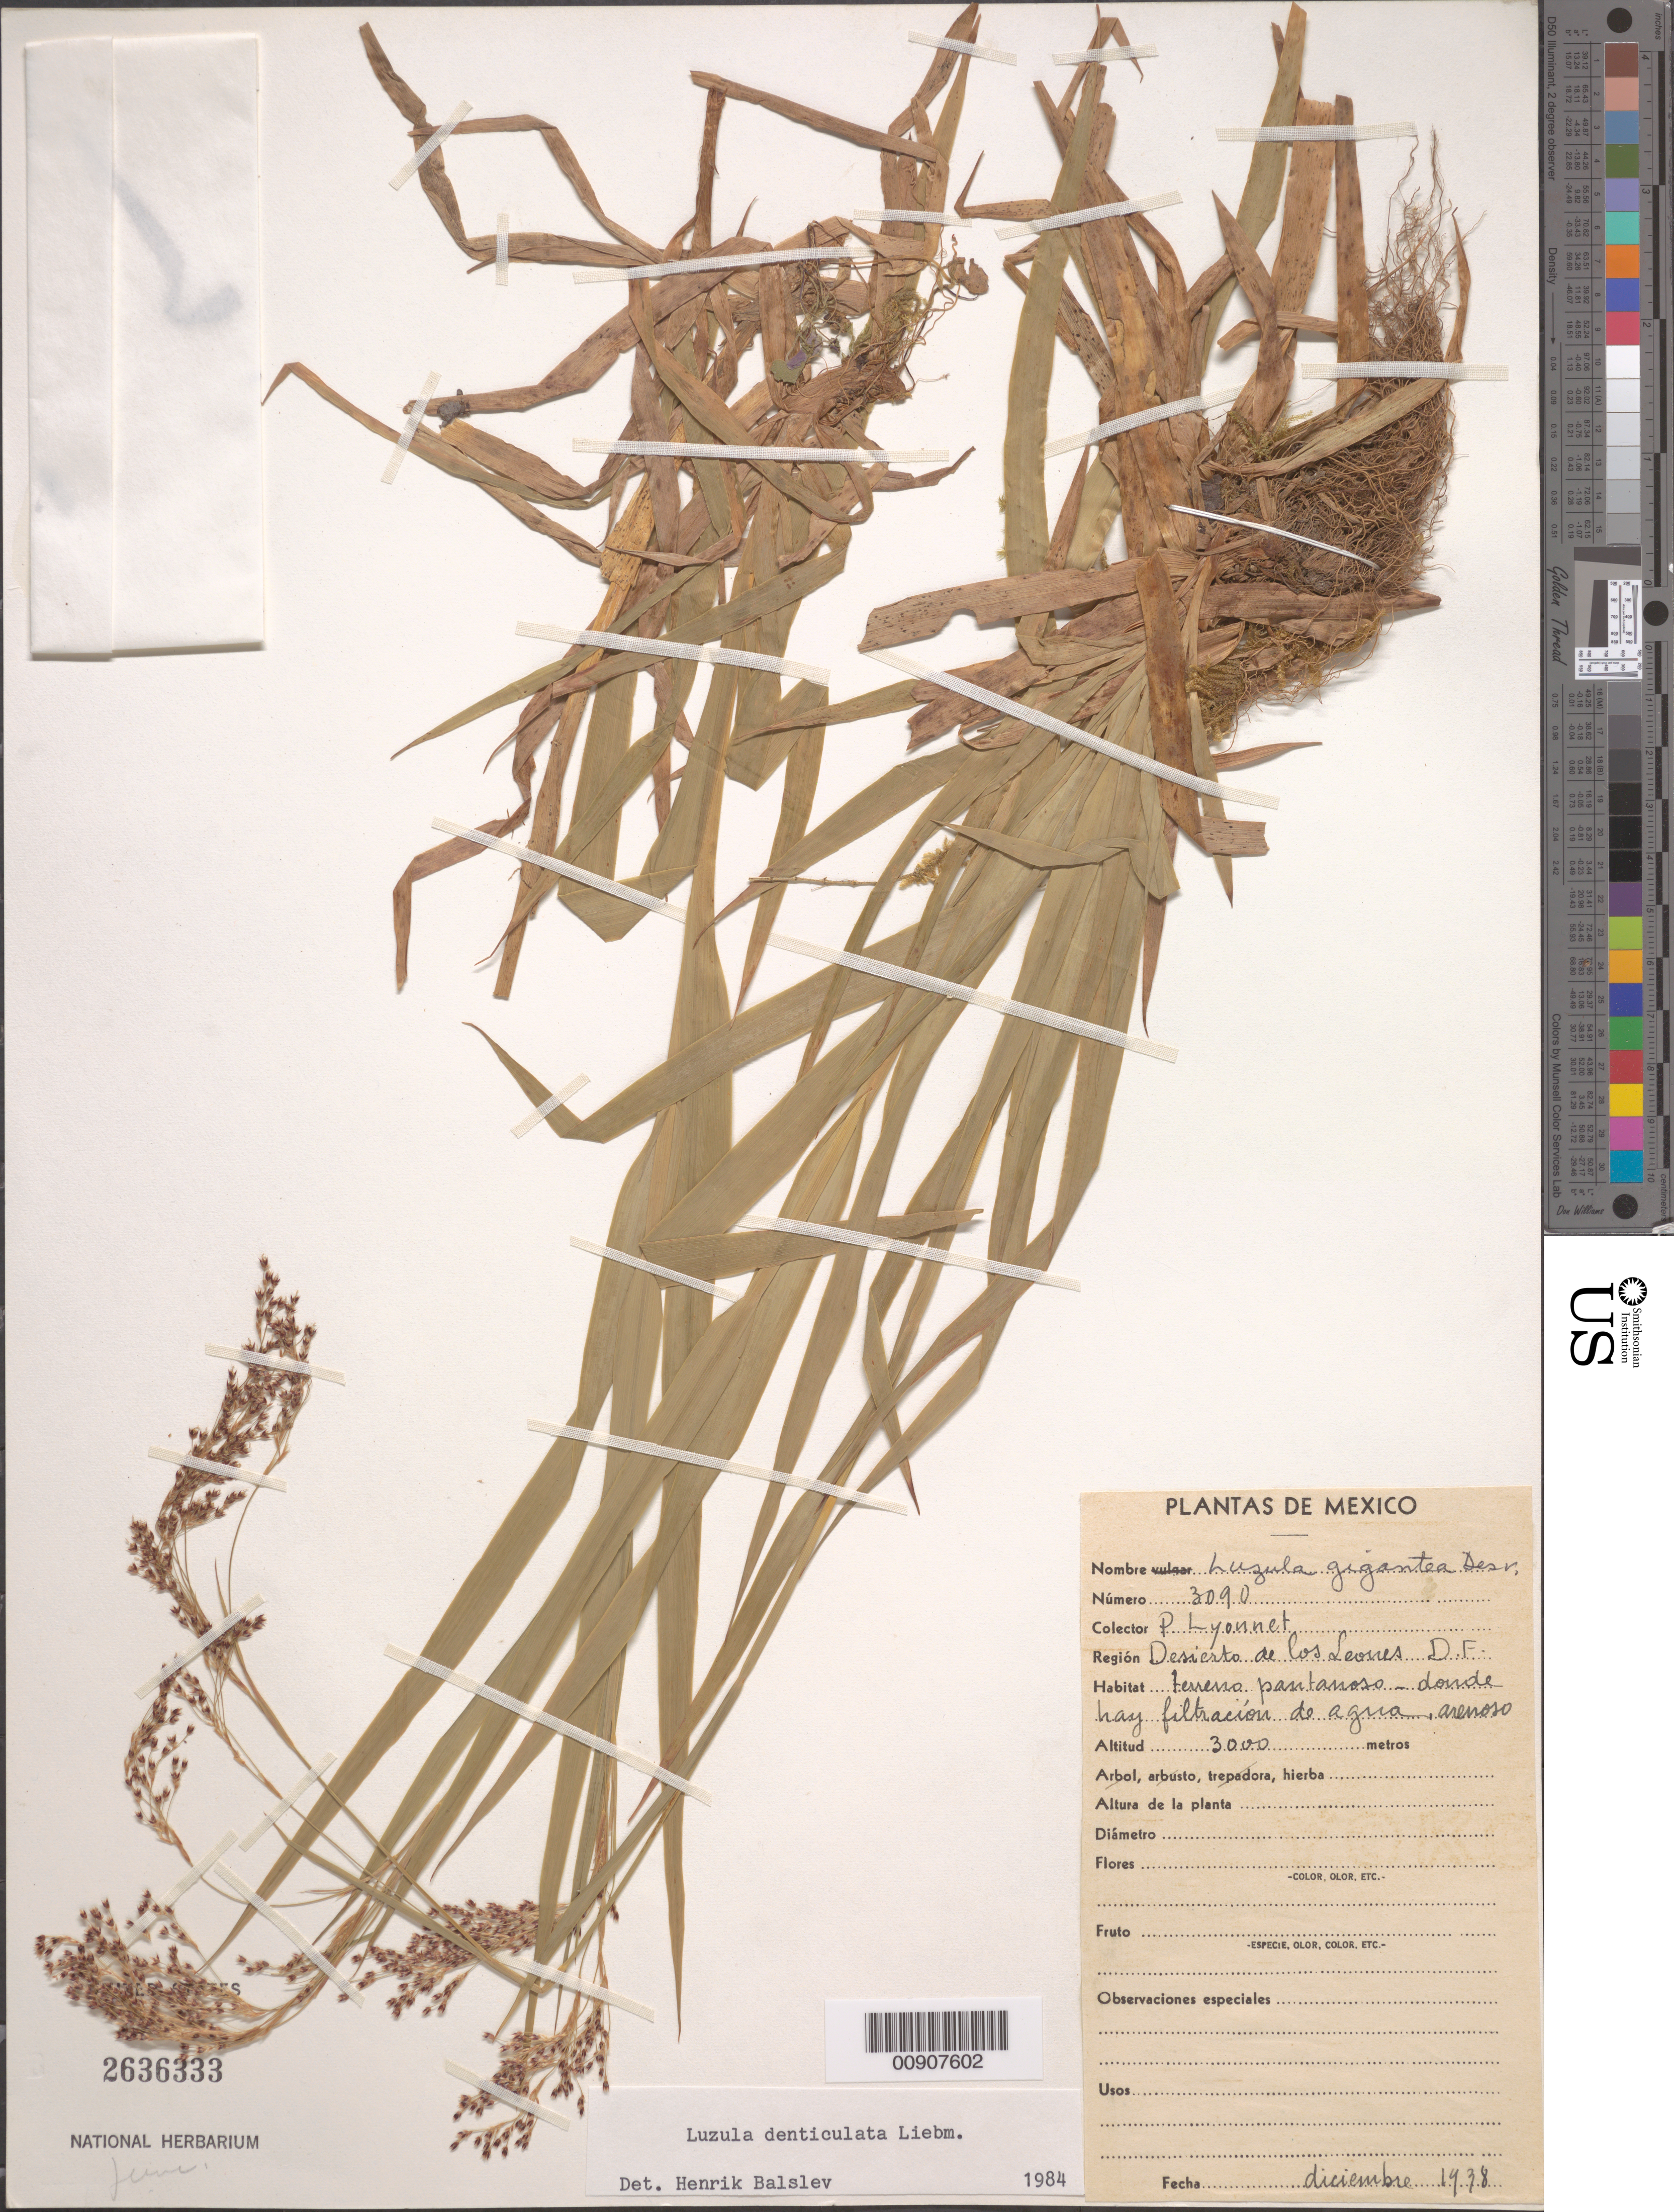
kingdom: Plantae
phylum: Tracheophyta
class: Liliopsida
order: Poales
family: Juncaceae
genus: Luzula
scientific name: Luzula denticulata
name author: Liebm.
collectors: Bro. E. Lyonnet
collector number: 3090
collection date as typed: Dec 1938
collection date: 1938-12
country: Mexico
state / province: Distrito Federal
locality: Desierto de los Leones, D.F.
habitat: Terreno pantanoso- donde hay filtración de agua, arenoso.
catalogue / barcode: US 2636333